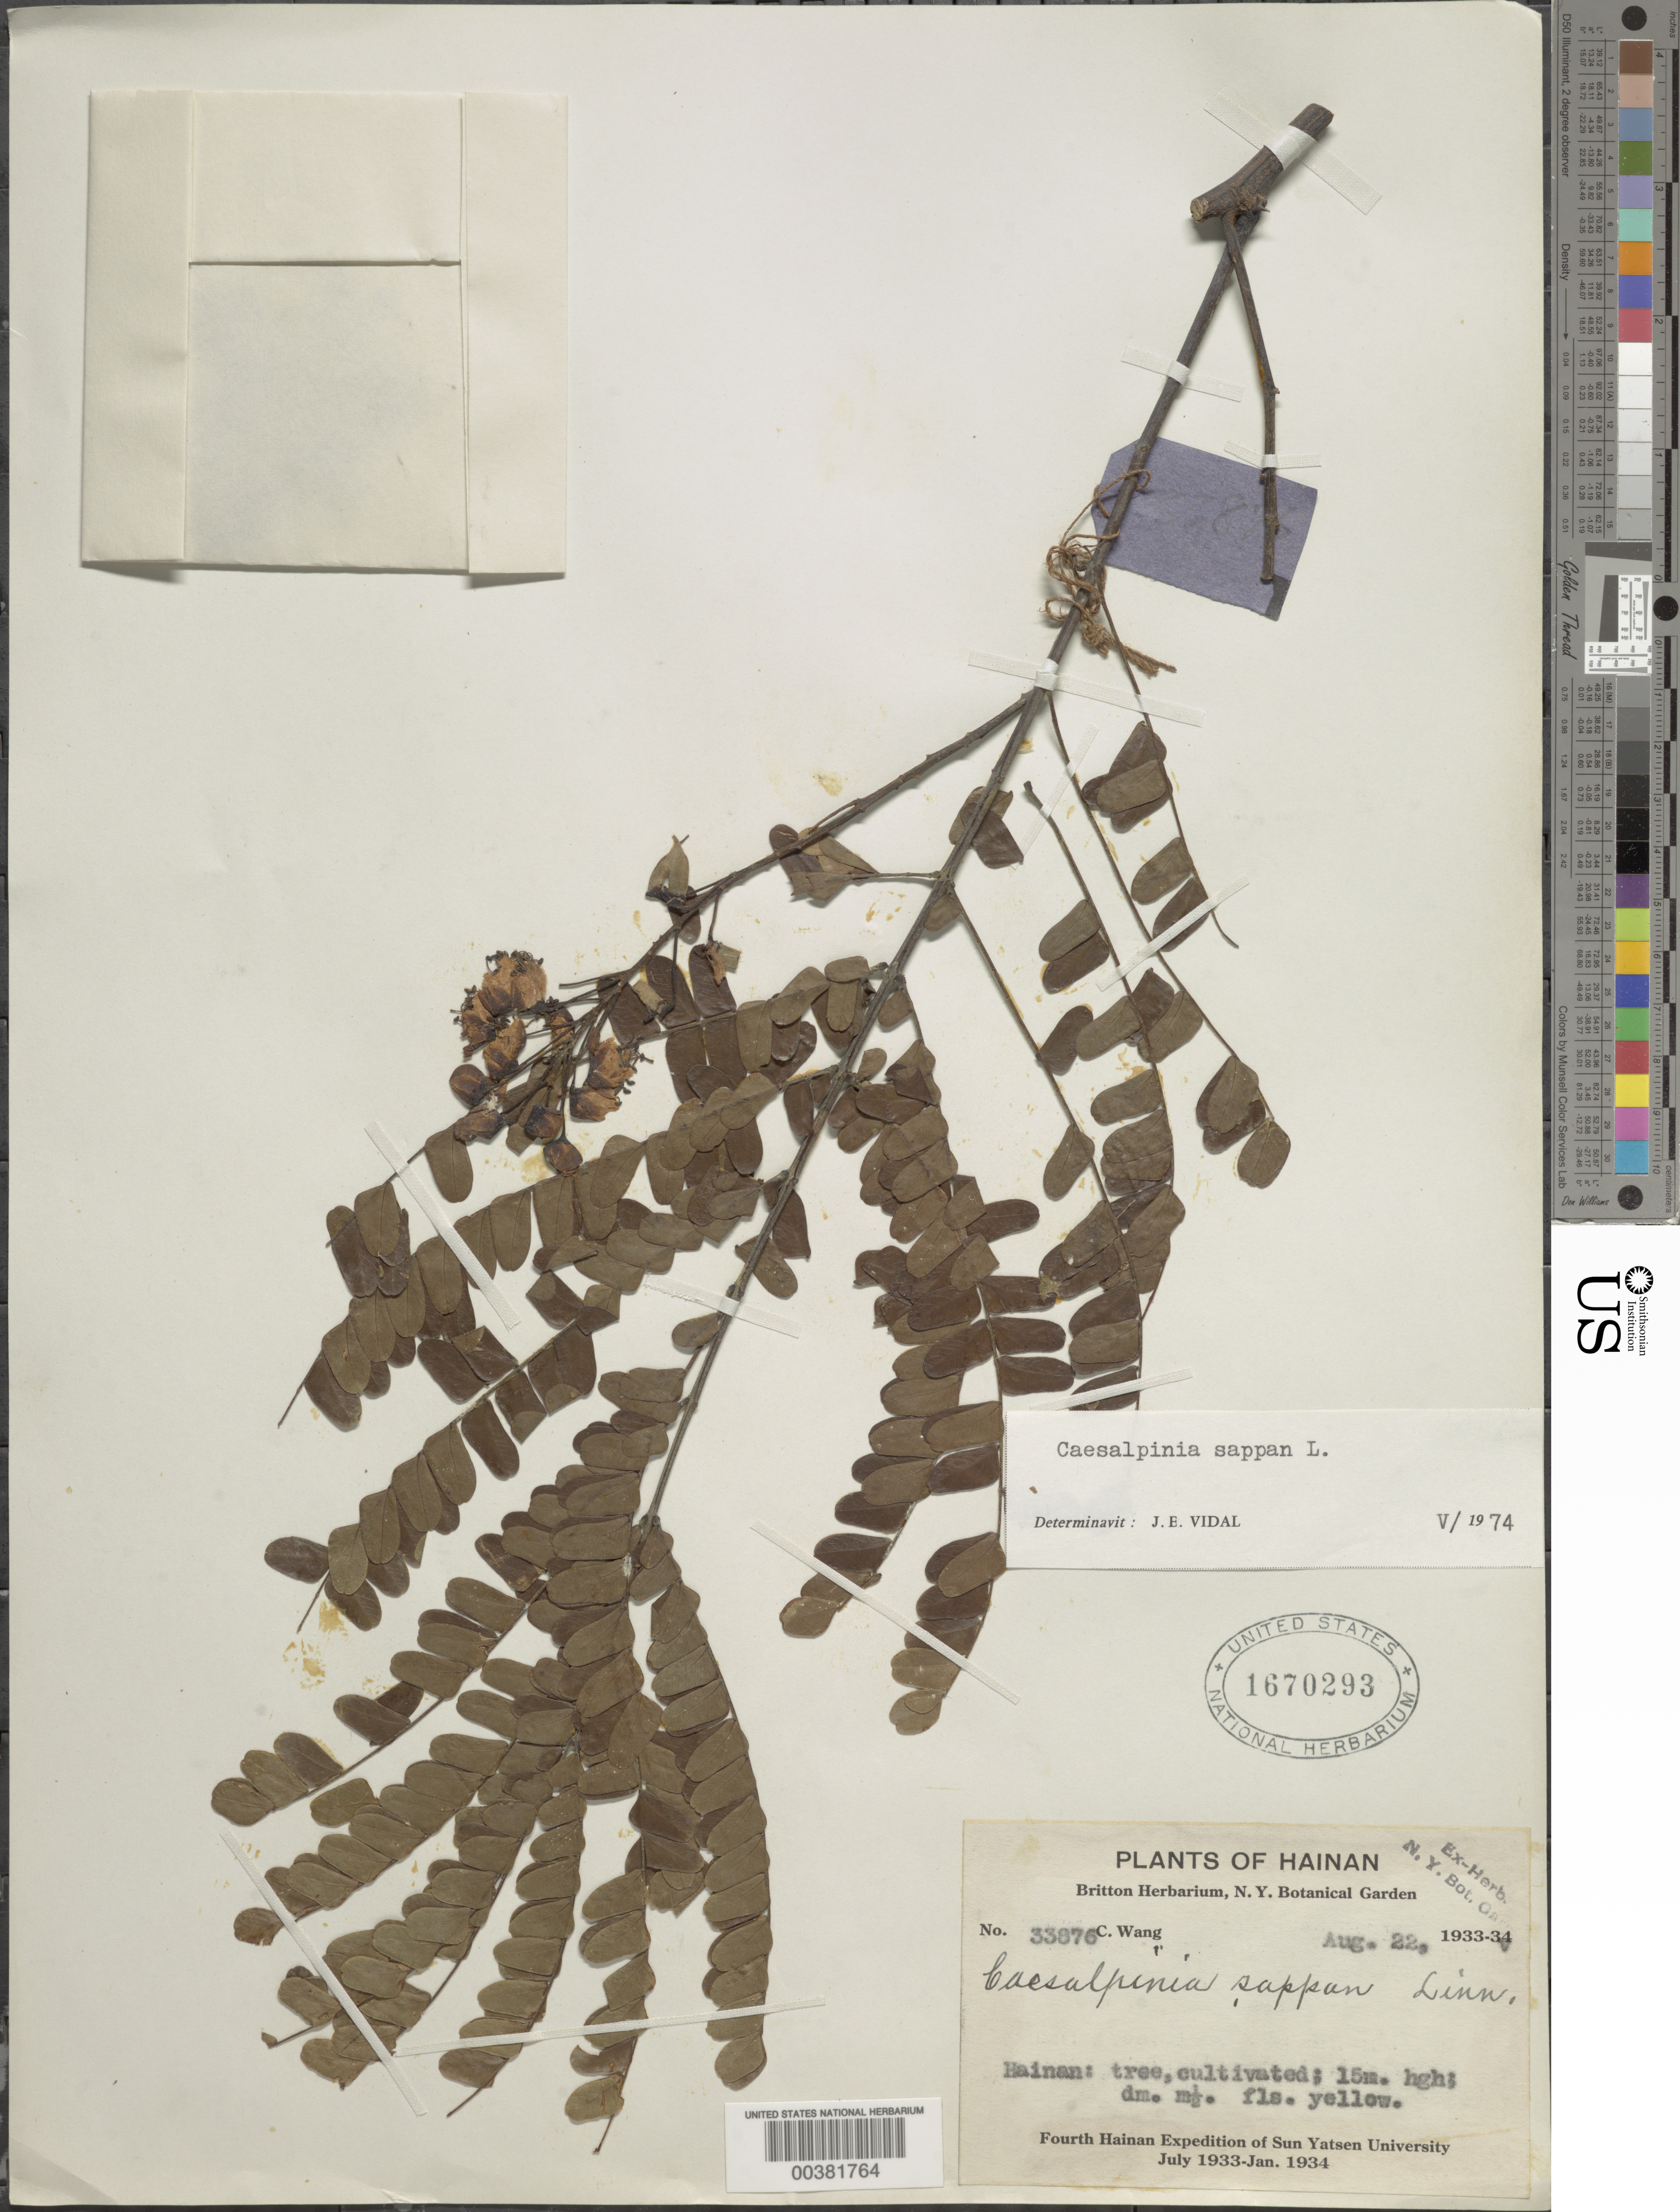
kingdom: Plantae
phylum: Tracheophyta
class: Magnoliopsida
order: Fabales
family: Fabaceae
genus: Biancaea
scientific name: Biancaea sappan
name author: (L.) Tod.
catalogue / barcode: US 1670293